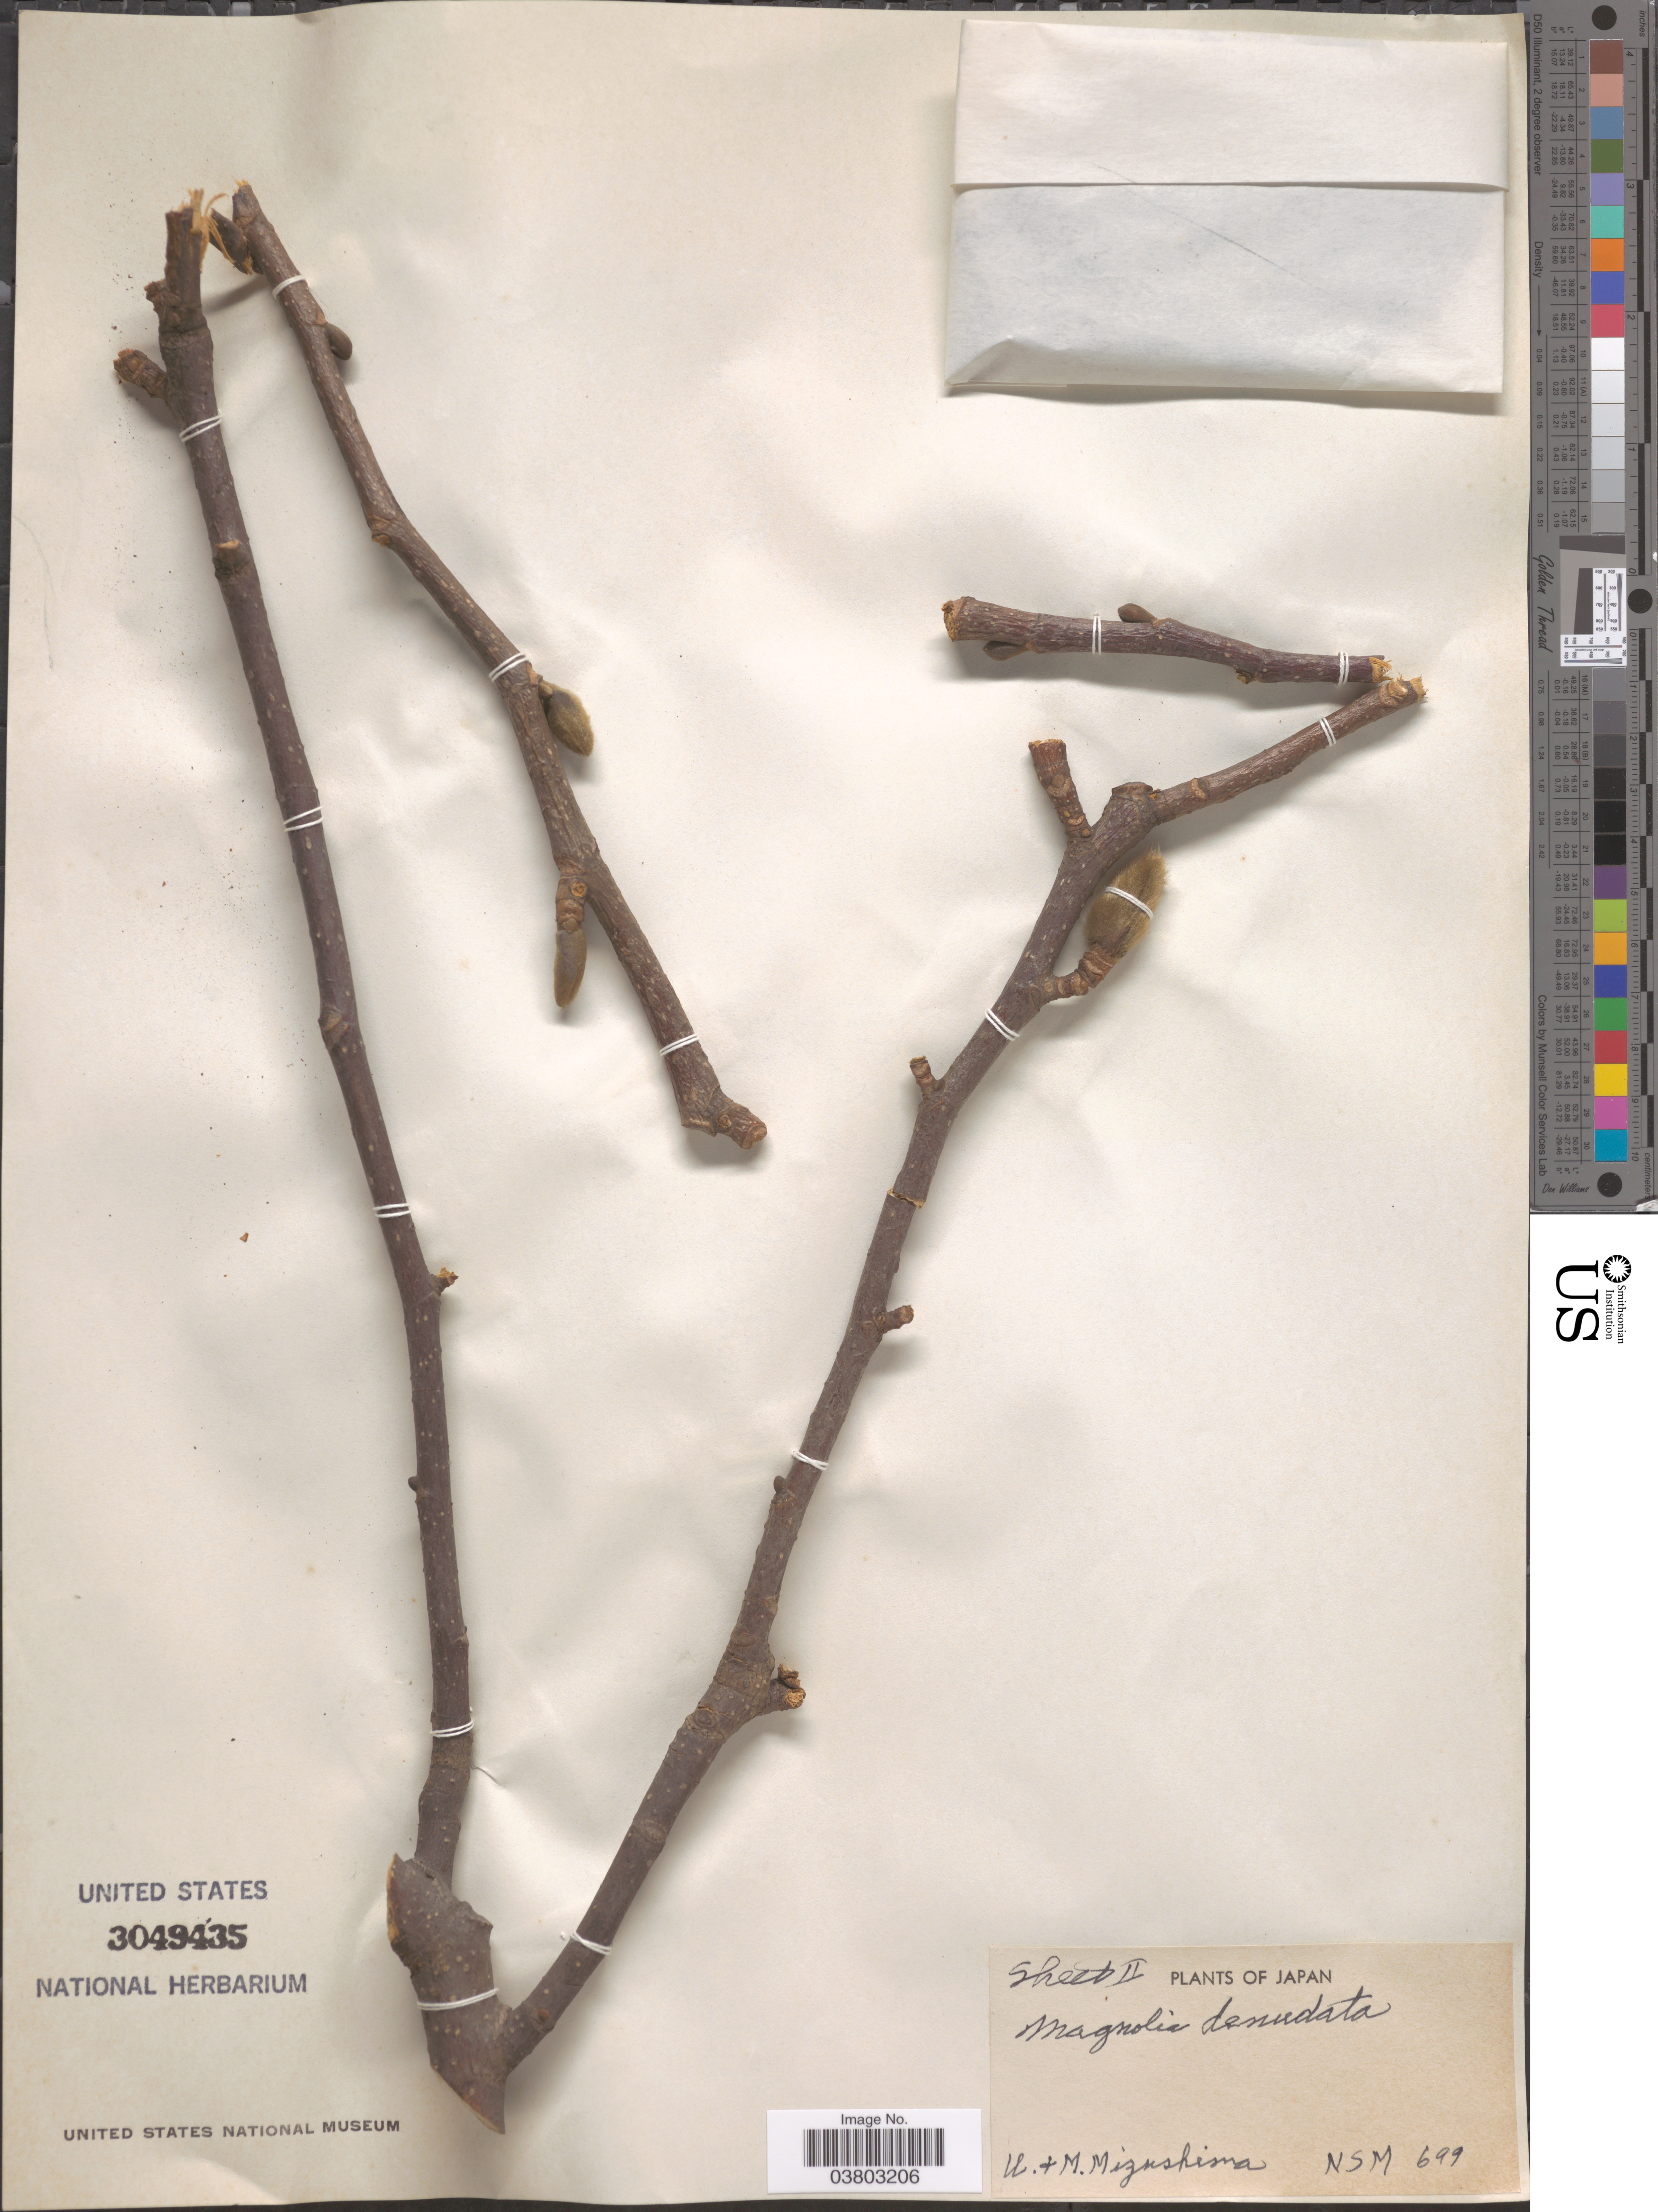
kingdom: Plantae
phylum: Tracheophyta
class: Magnoliopsida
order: Magnoliales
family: Magnoliaceae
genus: Magnolia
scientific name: Magnolia denudata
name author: Desr.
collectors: U. Mizushima & M. Mizushima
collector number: NSM699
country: Japan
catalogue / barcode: US 3049435